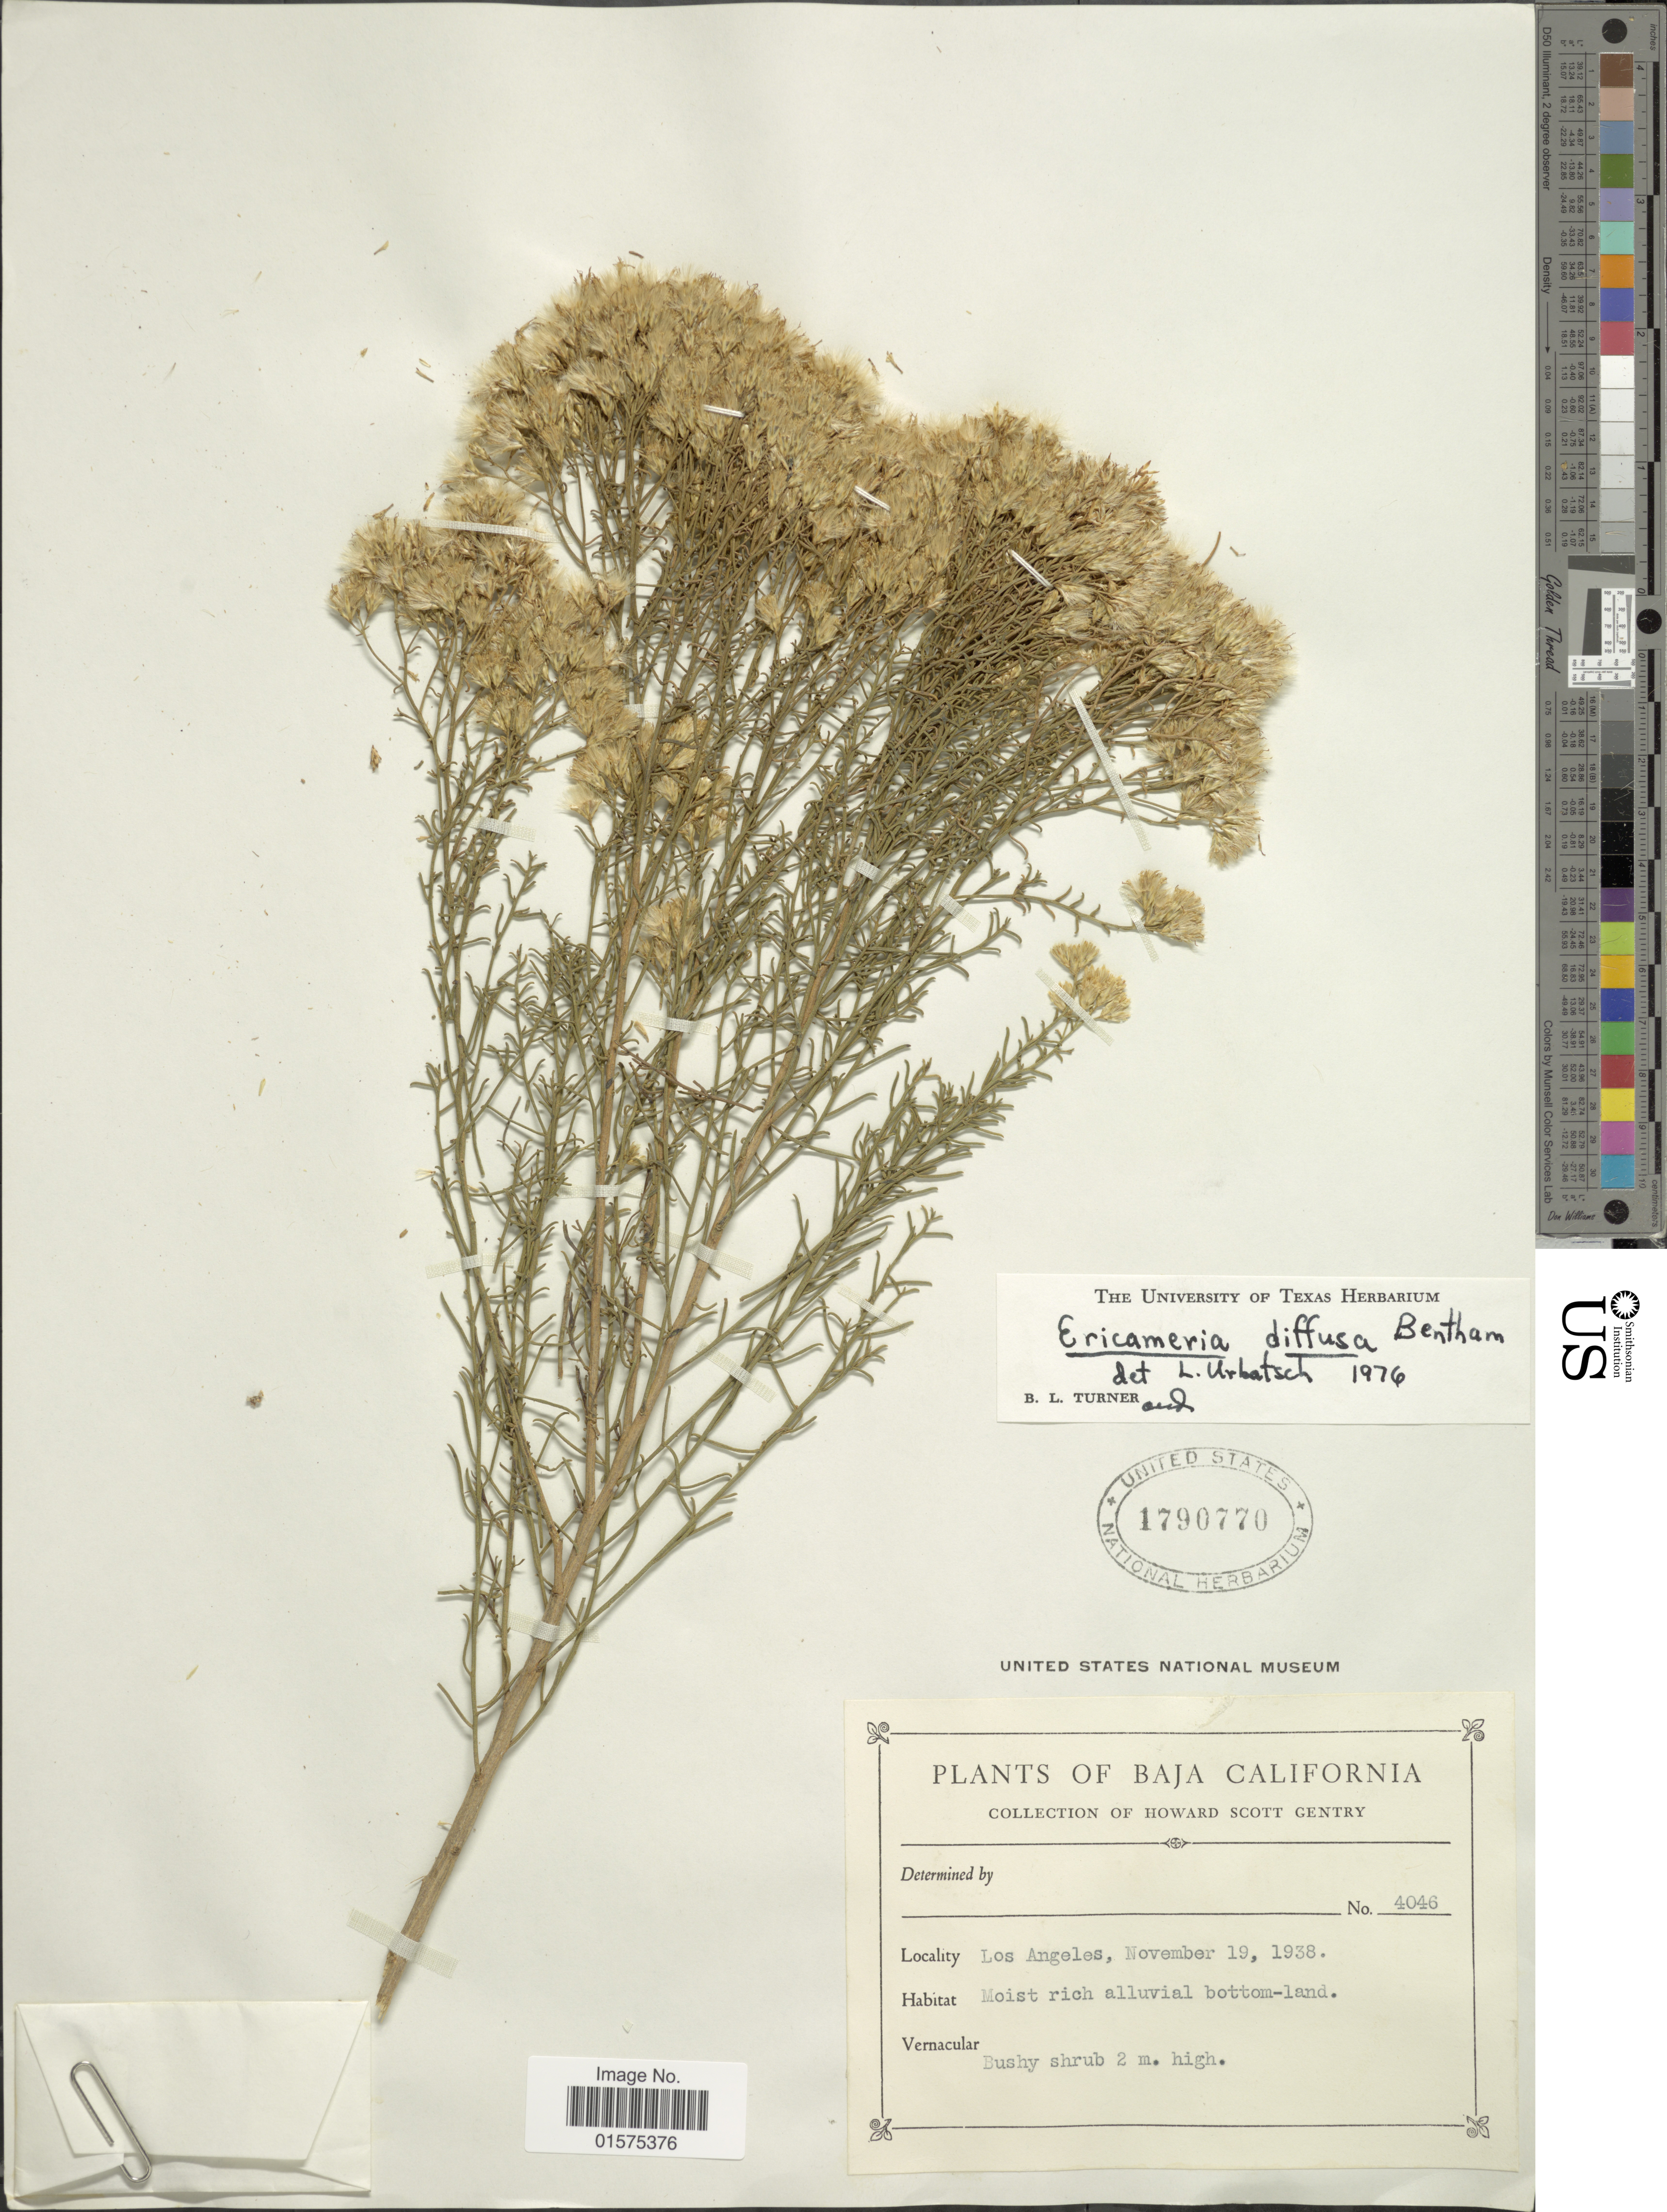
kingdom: Plantae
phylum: Tracheophyta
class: Magnoliopsida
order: Asterales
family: Asteraceae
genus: Xylothamia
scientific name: Xylothamia diffusa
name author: (Benth.) G.L. Nesom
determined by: Urbatsch, Lowell E., Curator (LSU), Louisiana State University (UNITED STATES)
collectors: H. S. Gentry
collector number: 4046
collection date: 1938-11-19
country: Mexico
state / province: Baja California Sur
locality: Los Angeles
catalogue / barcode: US 1790770